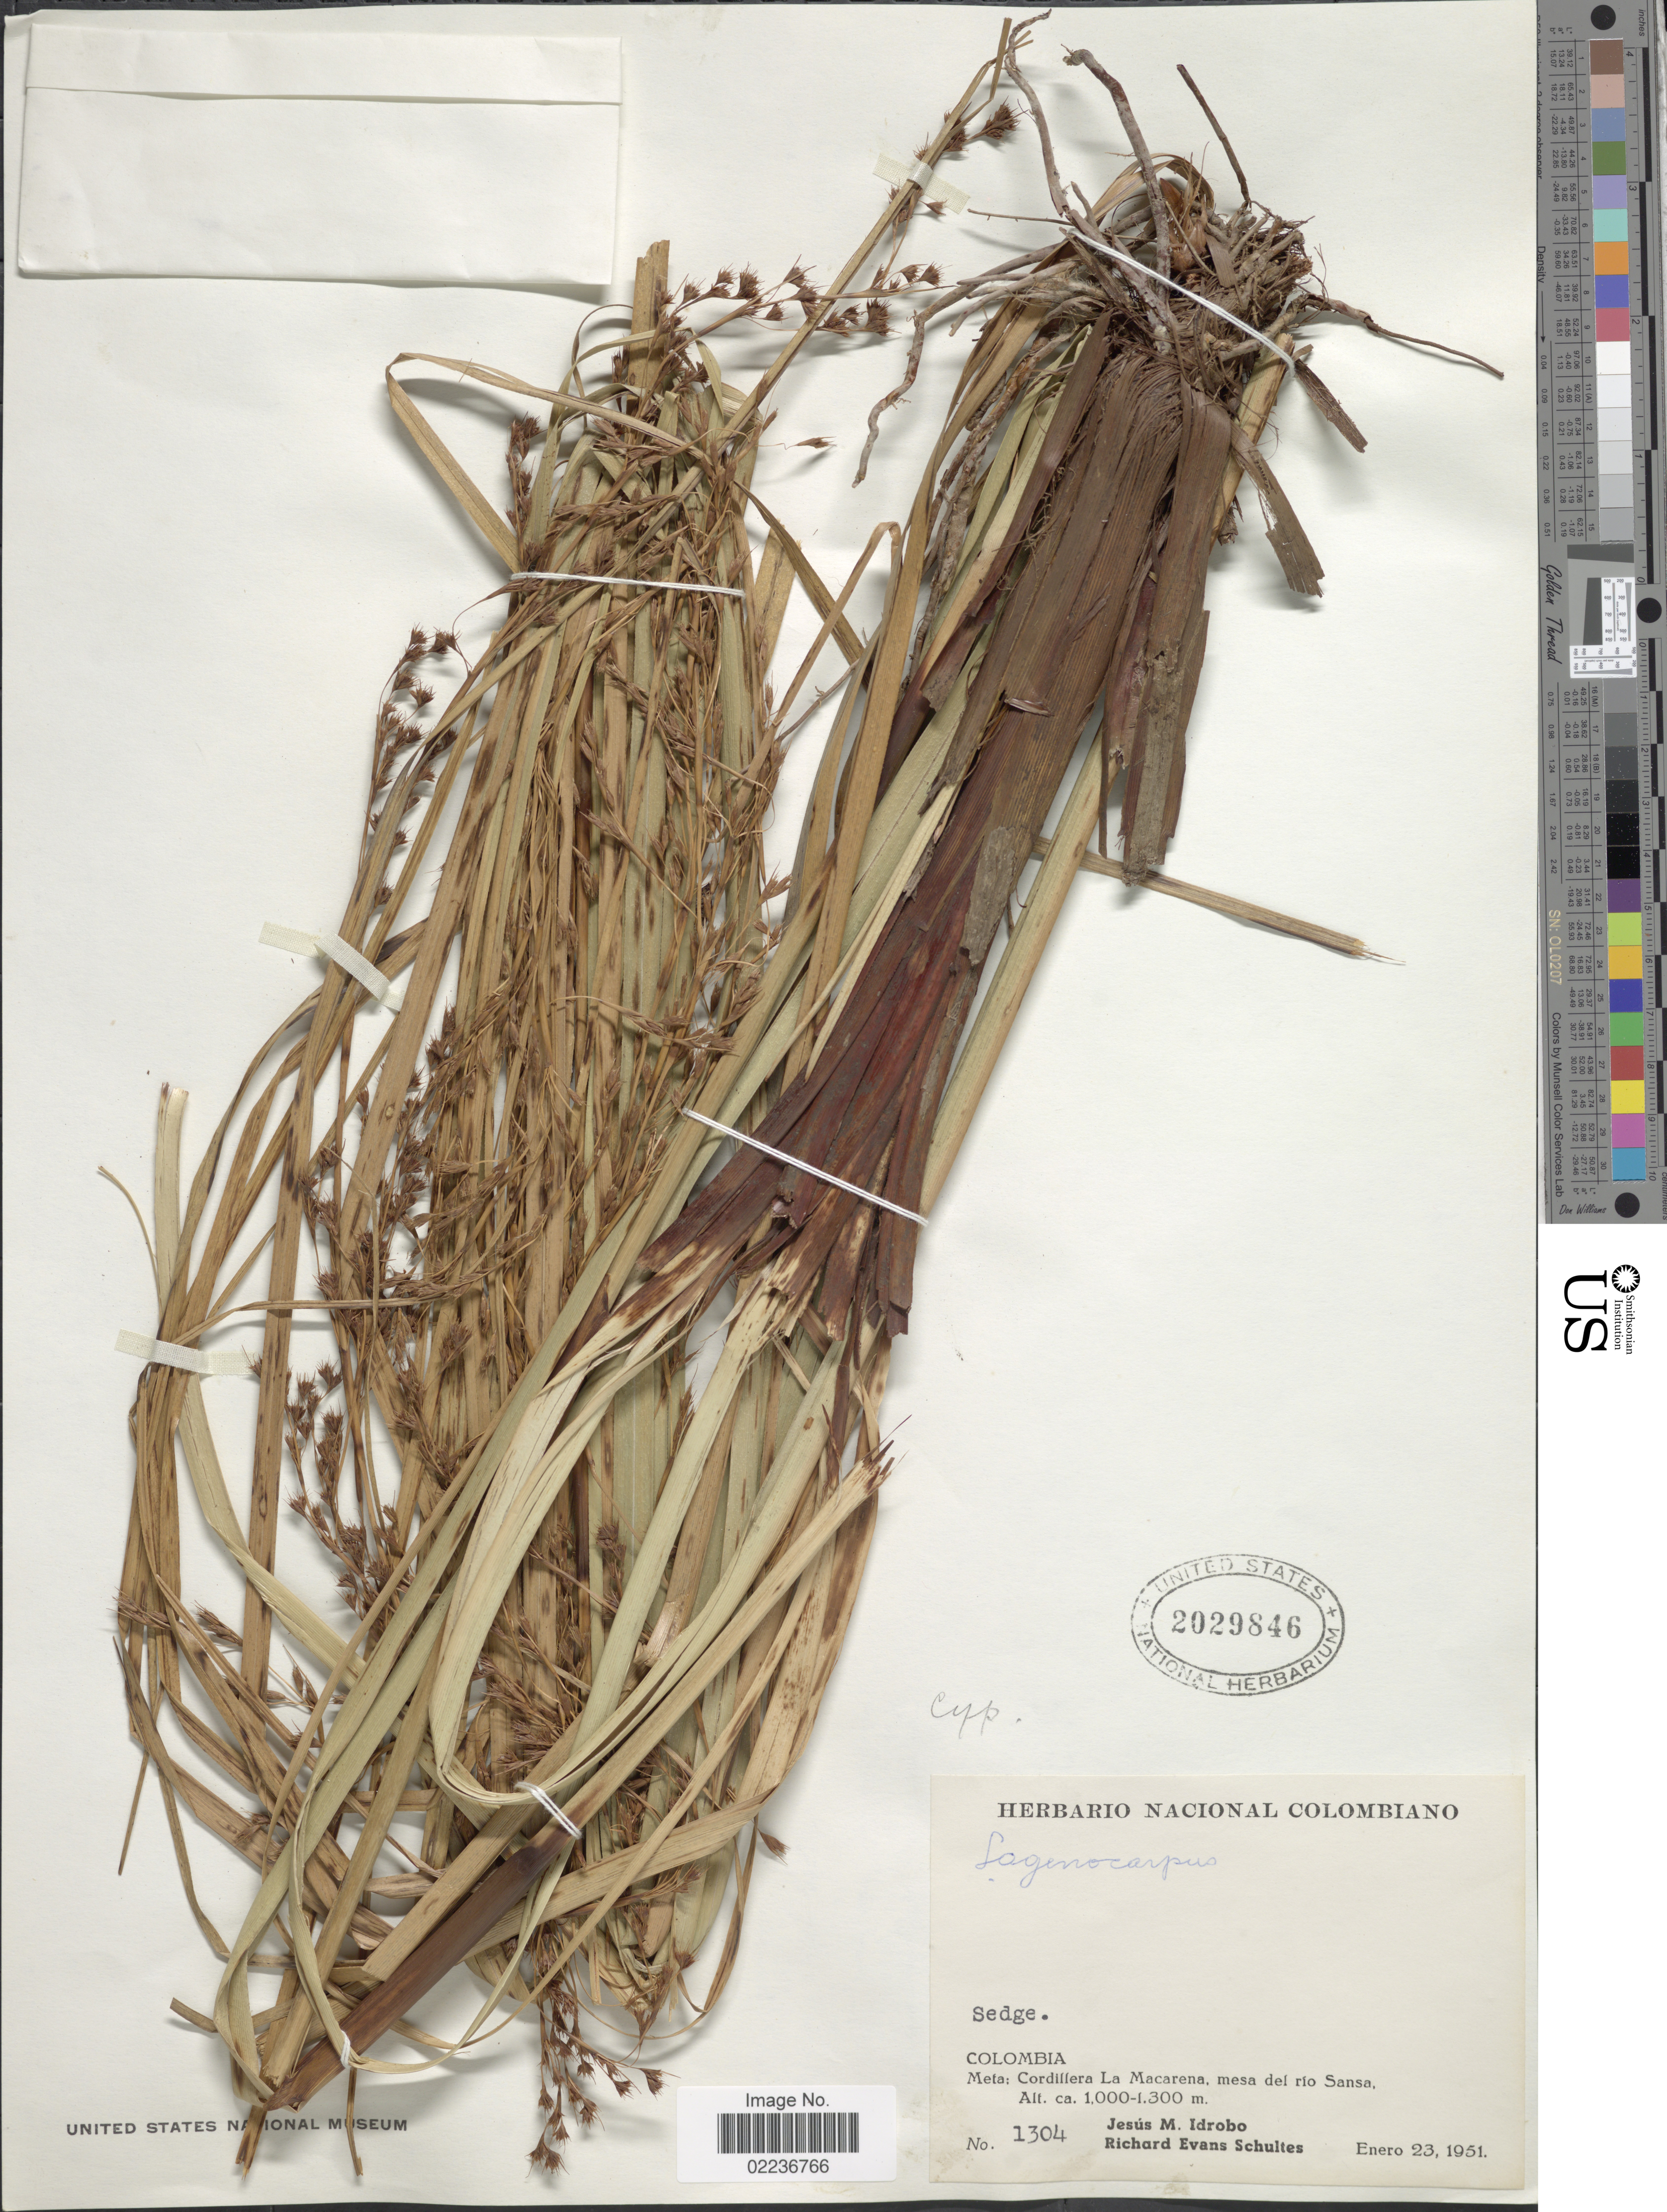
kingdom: Plantae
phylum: Tracheophyta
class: Liliopsida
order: Poales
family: Cyperaceae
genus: Lagenocarpus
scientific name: Lagenocarpus rigidus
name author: (Kunth) Nees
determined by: Costa, S. M.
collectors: J. M. Idrobo & R. E. Schultes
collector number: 1304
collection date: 1951-01-23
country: Colombia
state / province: Meta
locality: Cordillera La Macarena, mesa del rio Sansa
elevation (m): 1000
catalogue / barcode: US 2029846